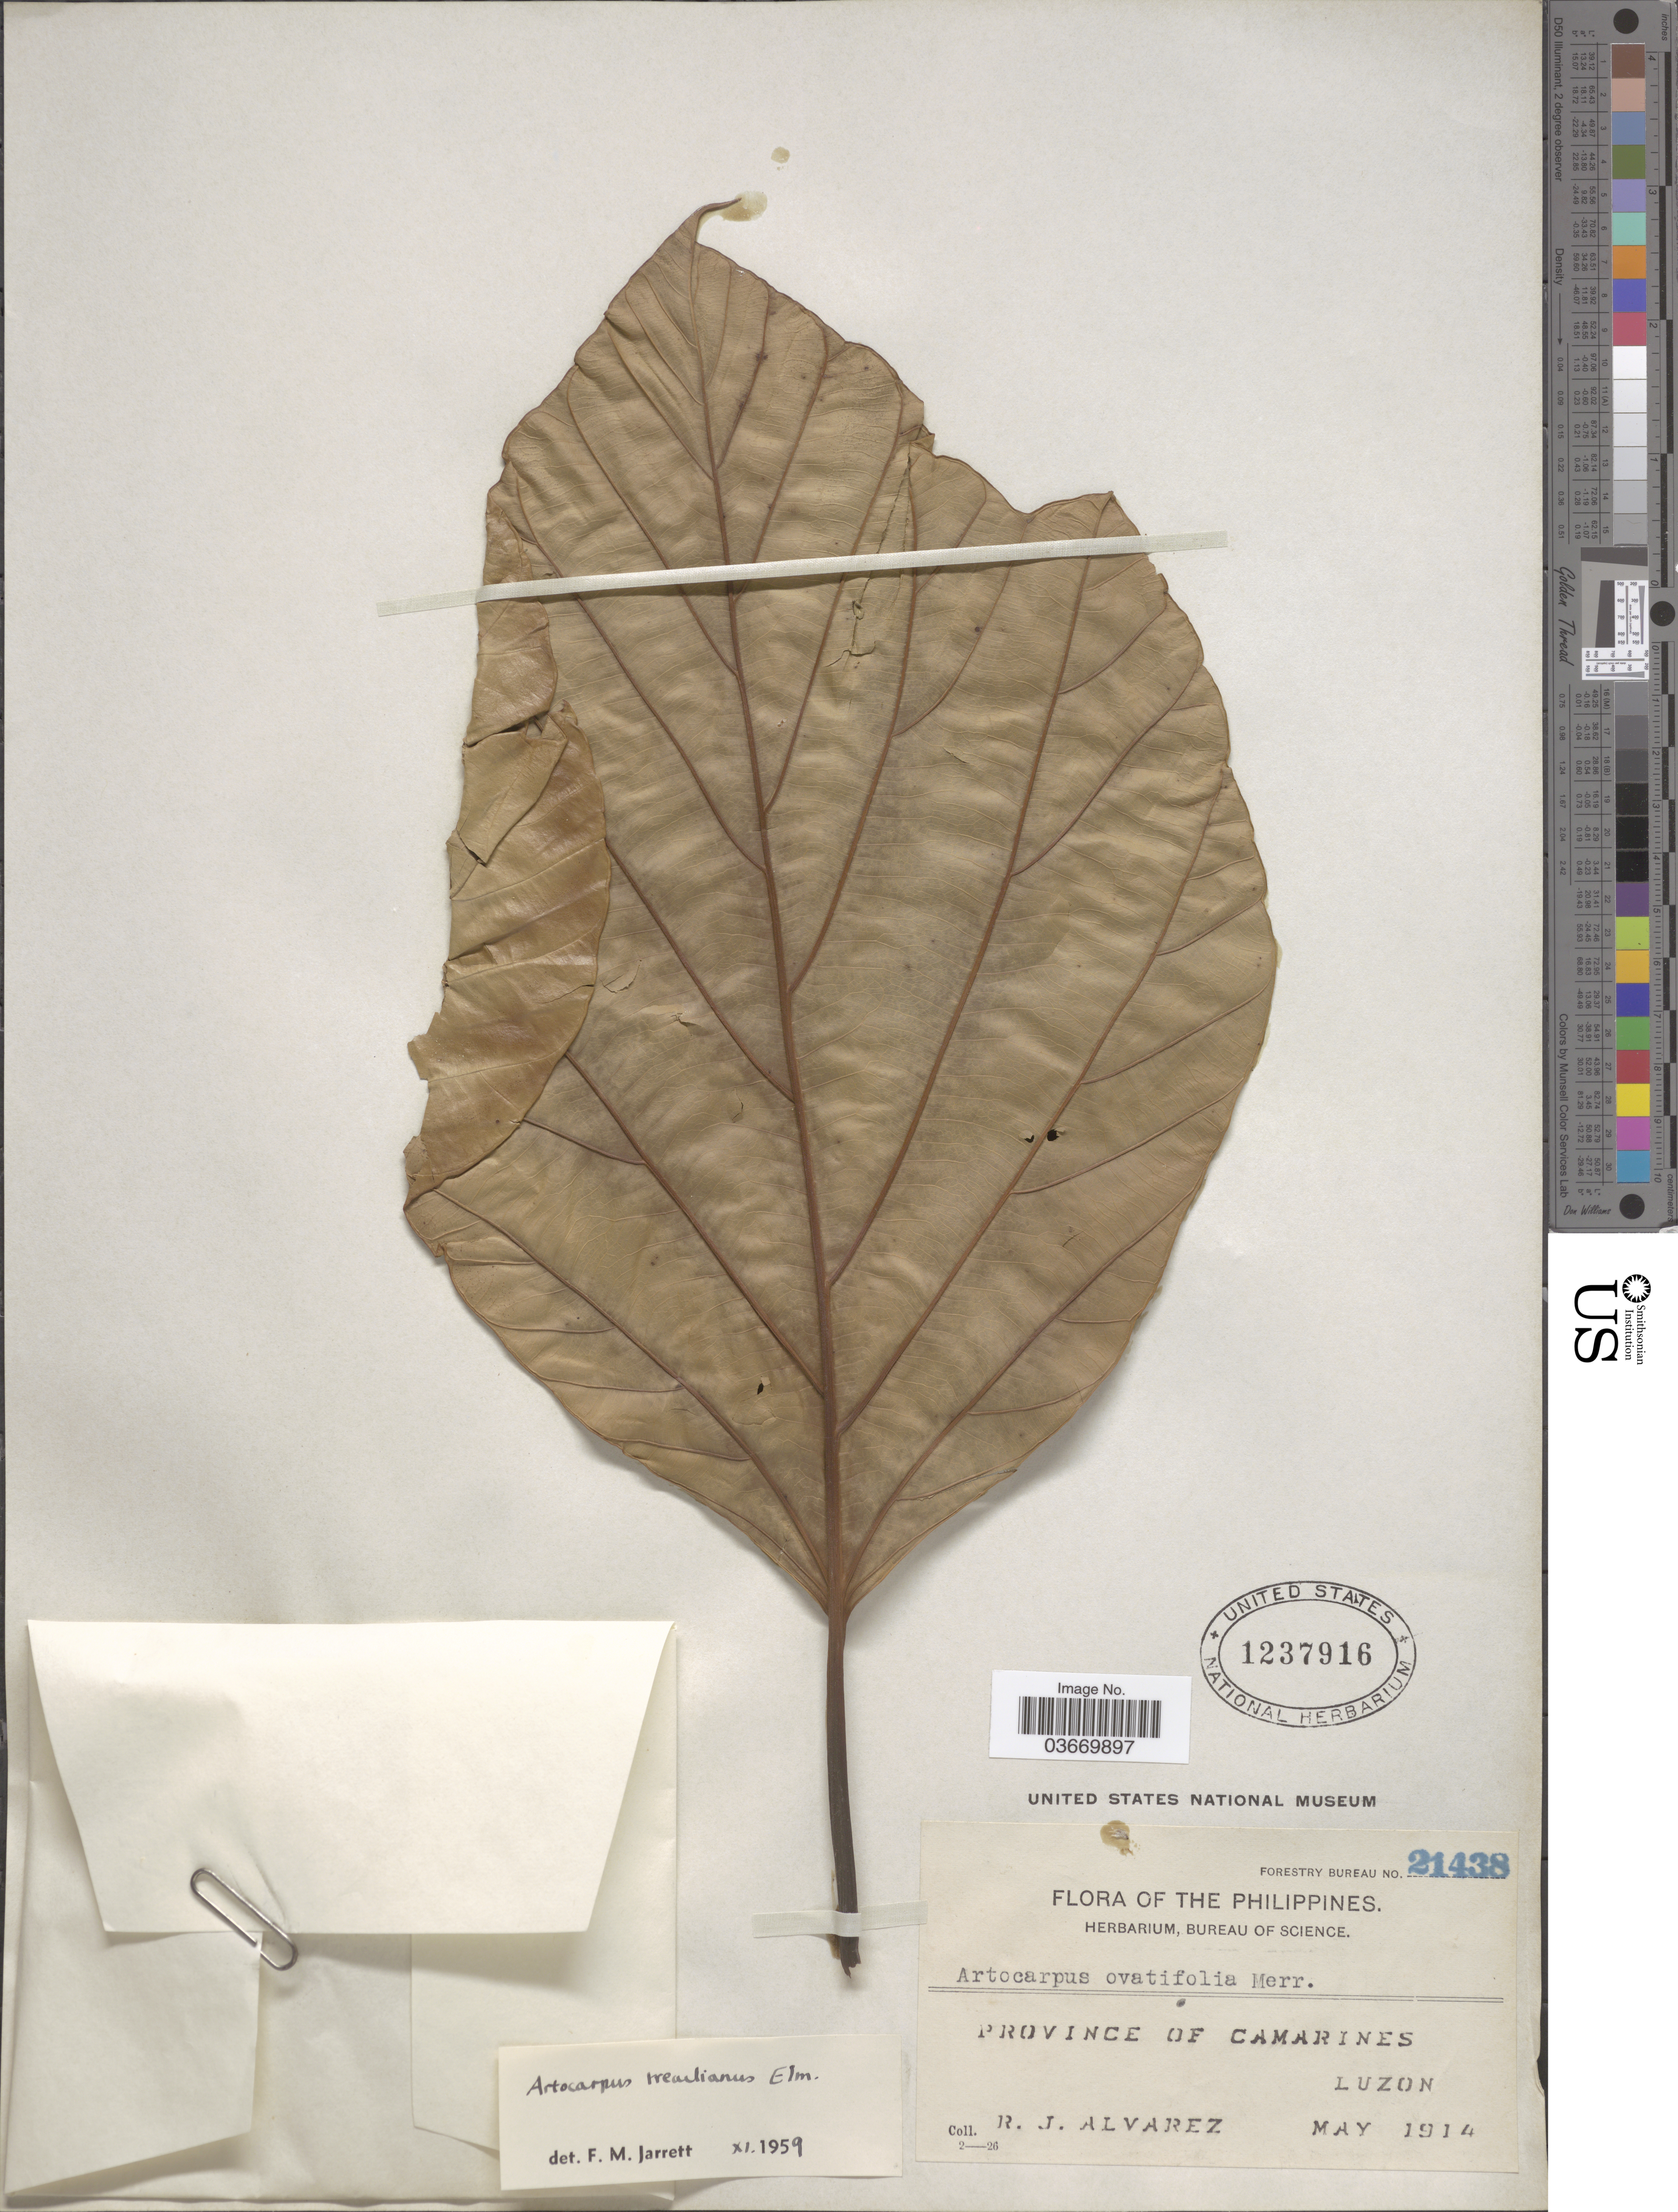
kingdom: Plantae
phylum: Tracheophyta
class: Magnoliopsida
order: Rosales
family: Moraceae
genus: Artocarpus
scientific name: Artocarpus treculianus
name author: Elmer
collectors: R. Alvarez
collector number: Forestry Bureau 21438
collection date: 1914-05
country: Philippines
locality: Province of Camarines, Luzon.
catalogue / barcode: US 1237916